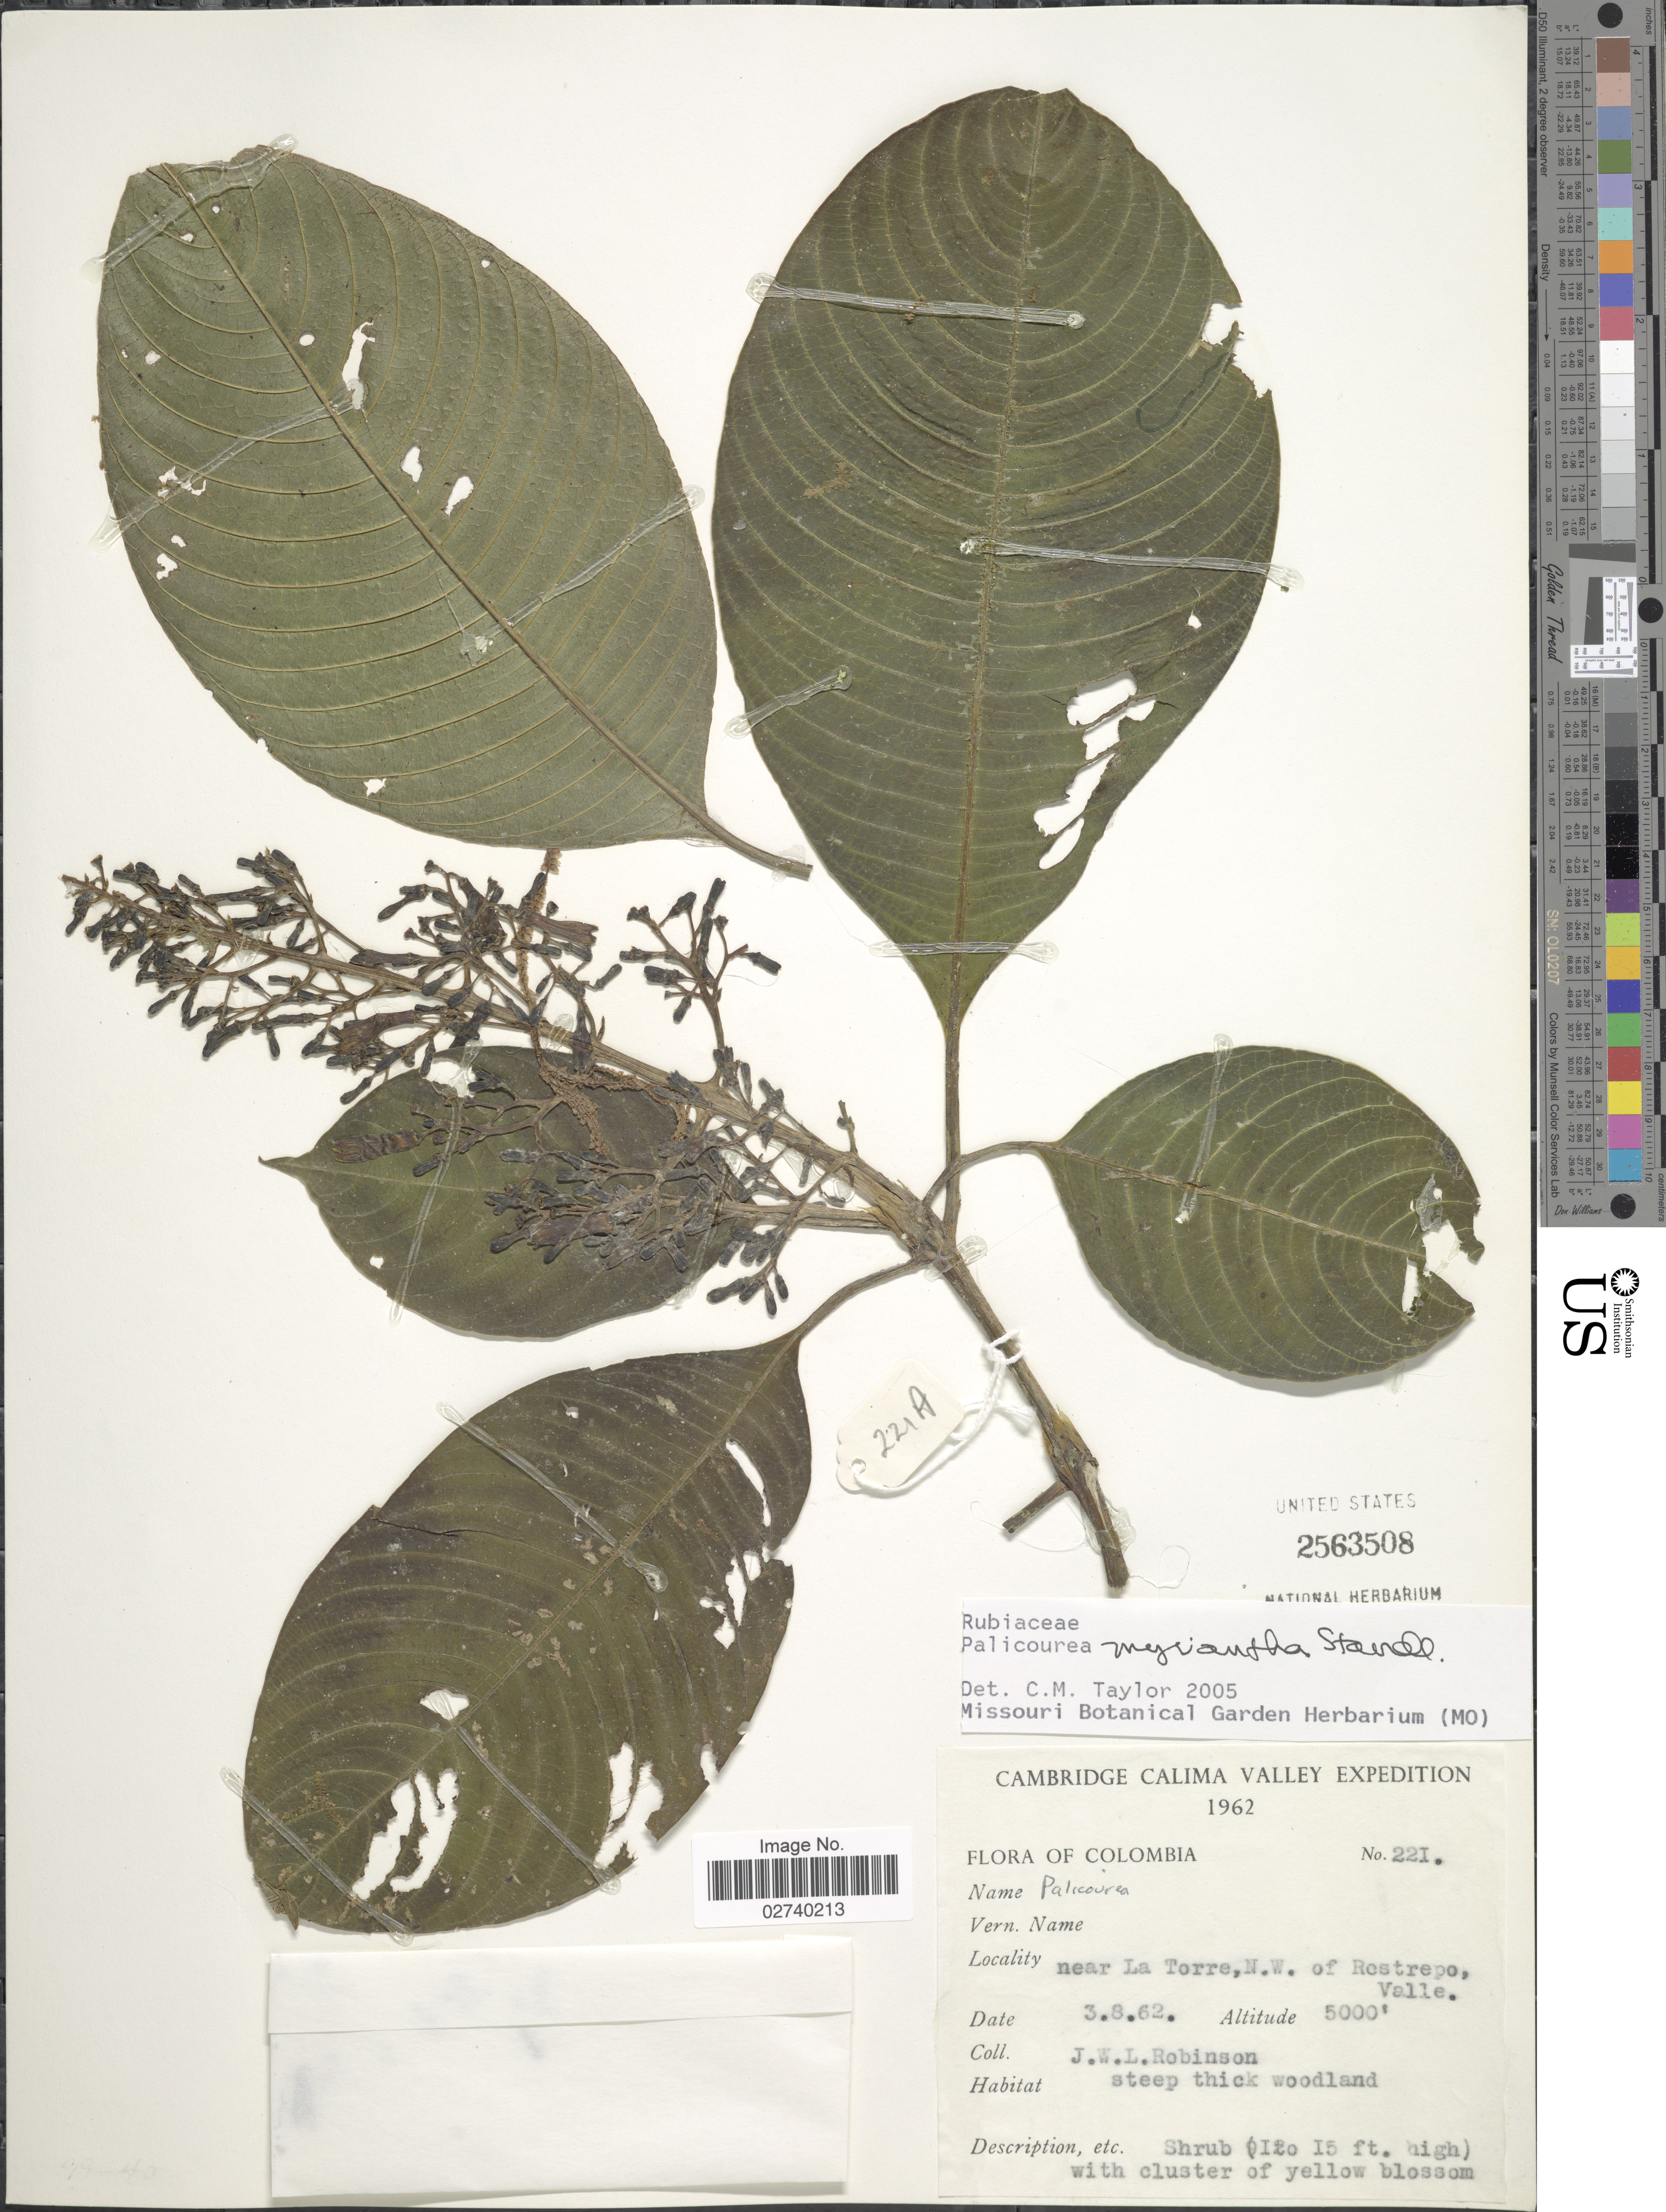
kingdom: Plantae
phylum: Tracheophyta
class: Magnoliopsida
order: Gentianales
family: Rubiaceae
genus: Palicourea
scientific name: Palicourea myriantha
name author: Standl.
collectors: J. W. Robinson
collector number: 221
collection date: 1962-08-03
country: Colombia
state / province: Valle del Cauca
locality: Cambridge Calima Valley, near La Torre, N.W. of Restrepo, Valle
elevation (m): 1524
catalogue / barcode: US 2563508